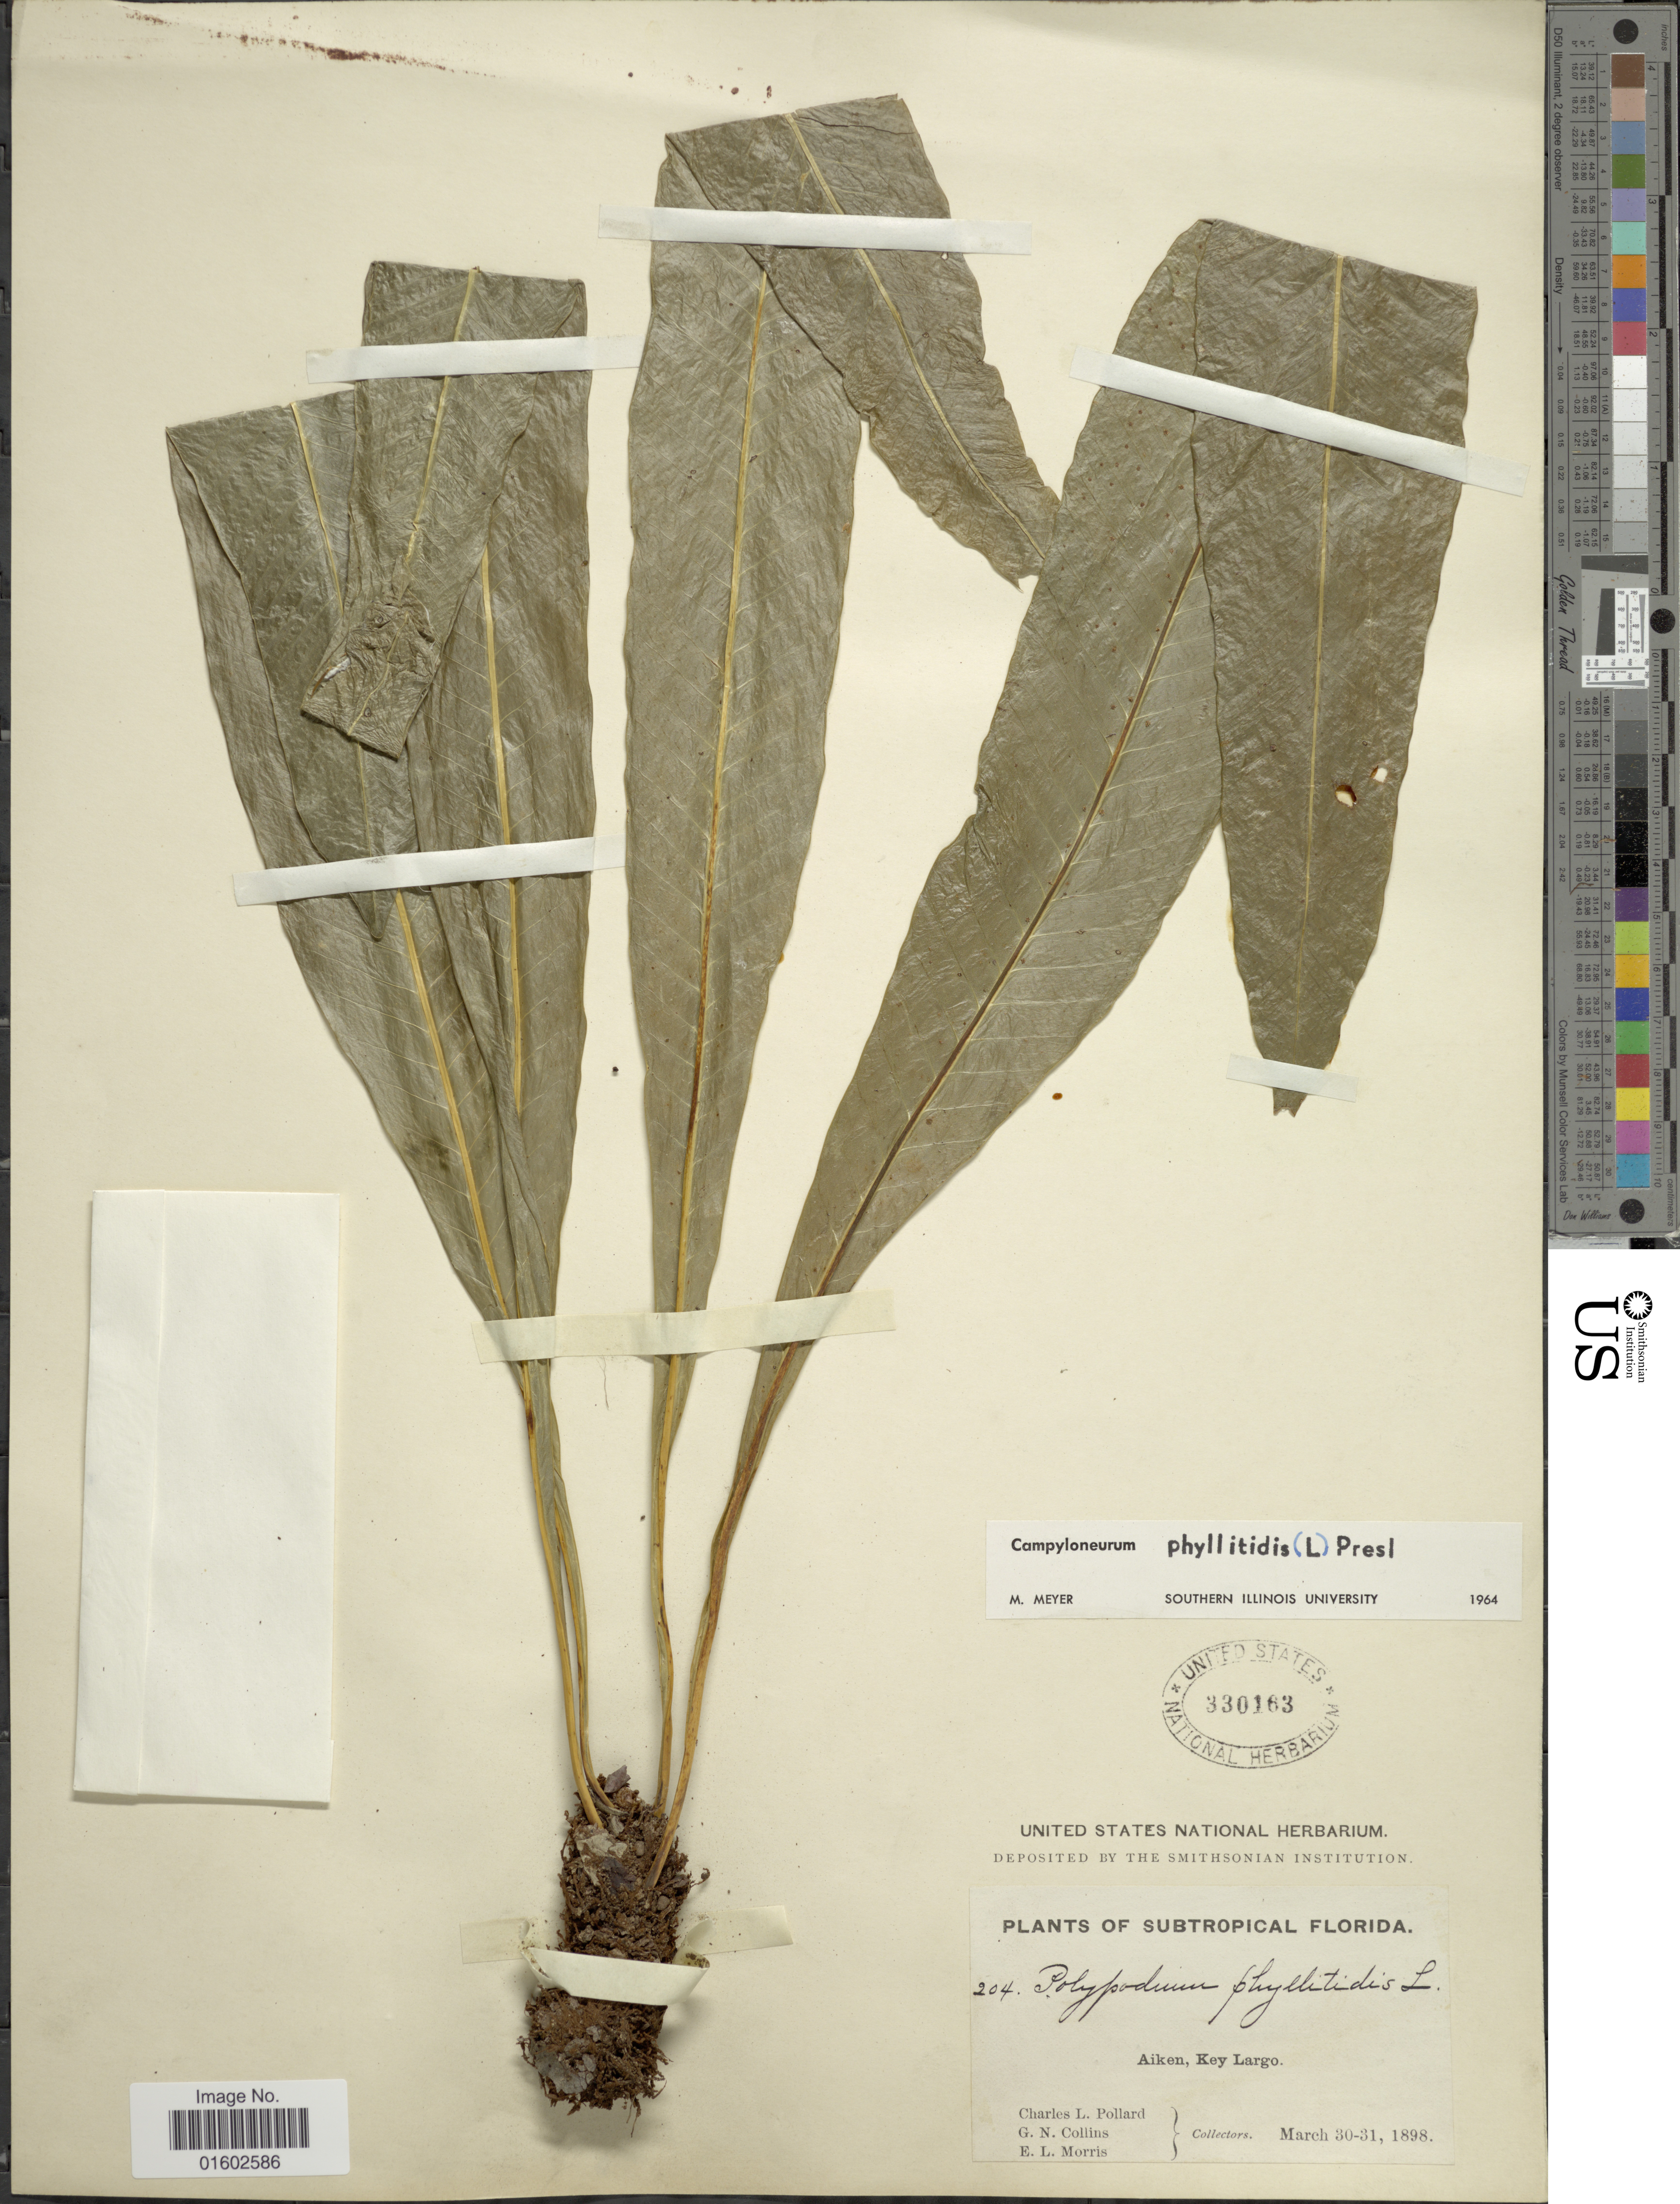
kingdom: Plantae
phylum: Tracheophyta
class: Polypodiopsida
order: Polypodiales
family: Polypodiaceae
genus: Campyloneurum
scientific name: Campyloneurum phyllitidis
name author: (L.) C. Presl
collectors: C. L. Pollard, G. Collins & E. Morris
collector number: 204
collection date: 1898-03-30/1898-03-31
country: United States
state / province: Florida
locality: Aiken, Key Largo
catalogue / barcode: US 330163